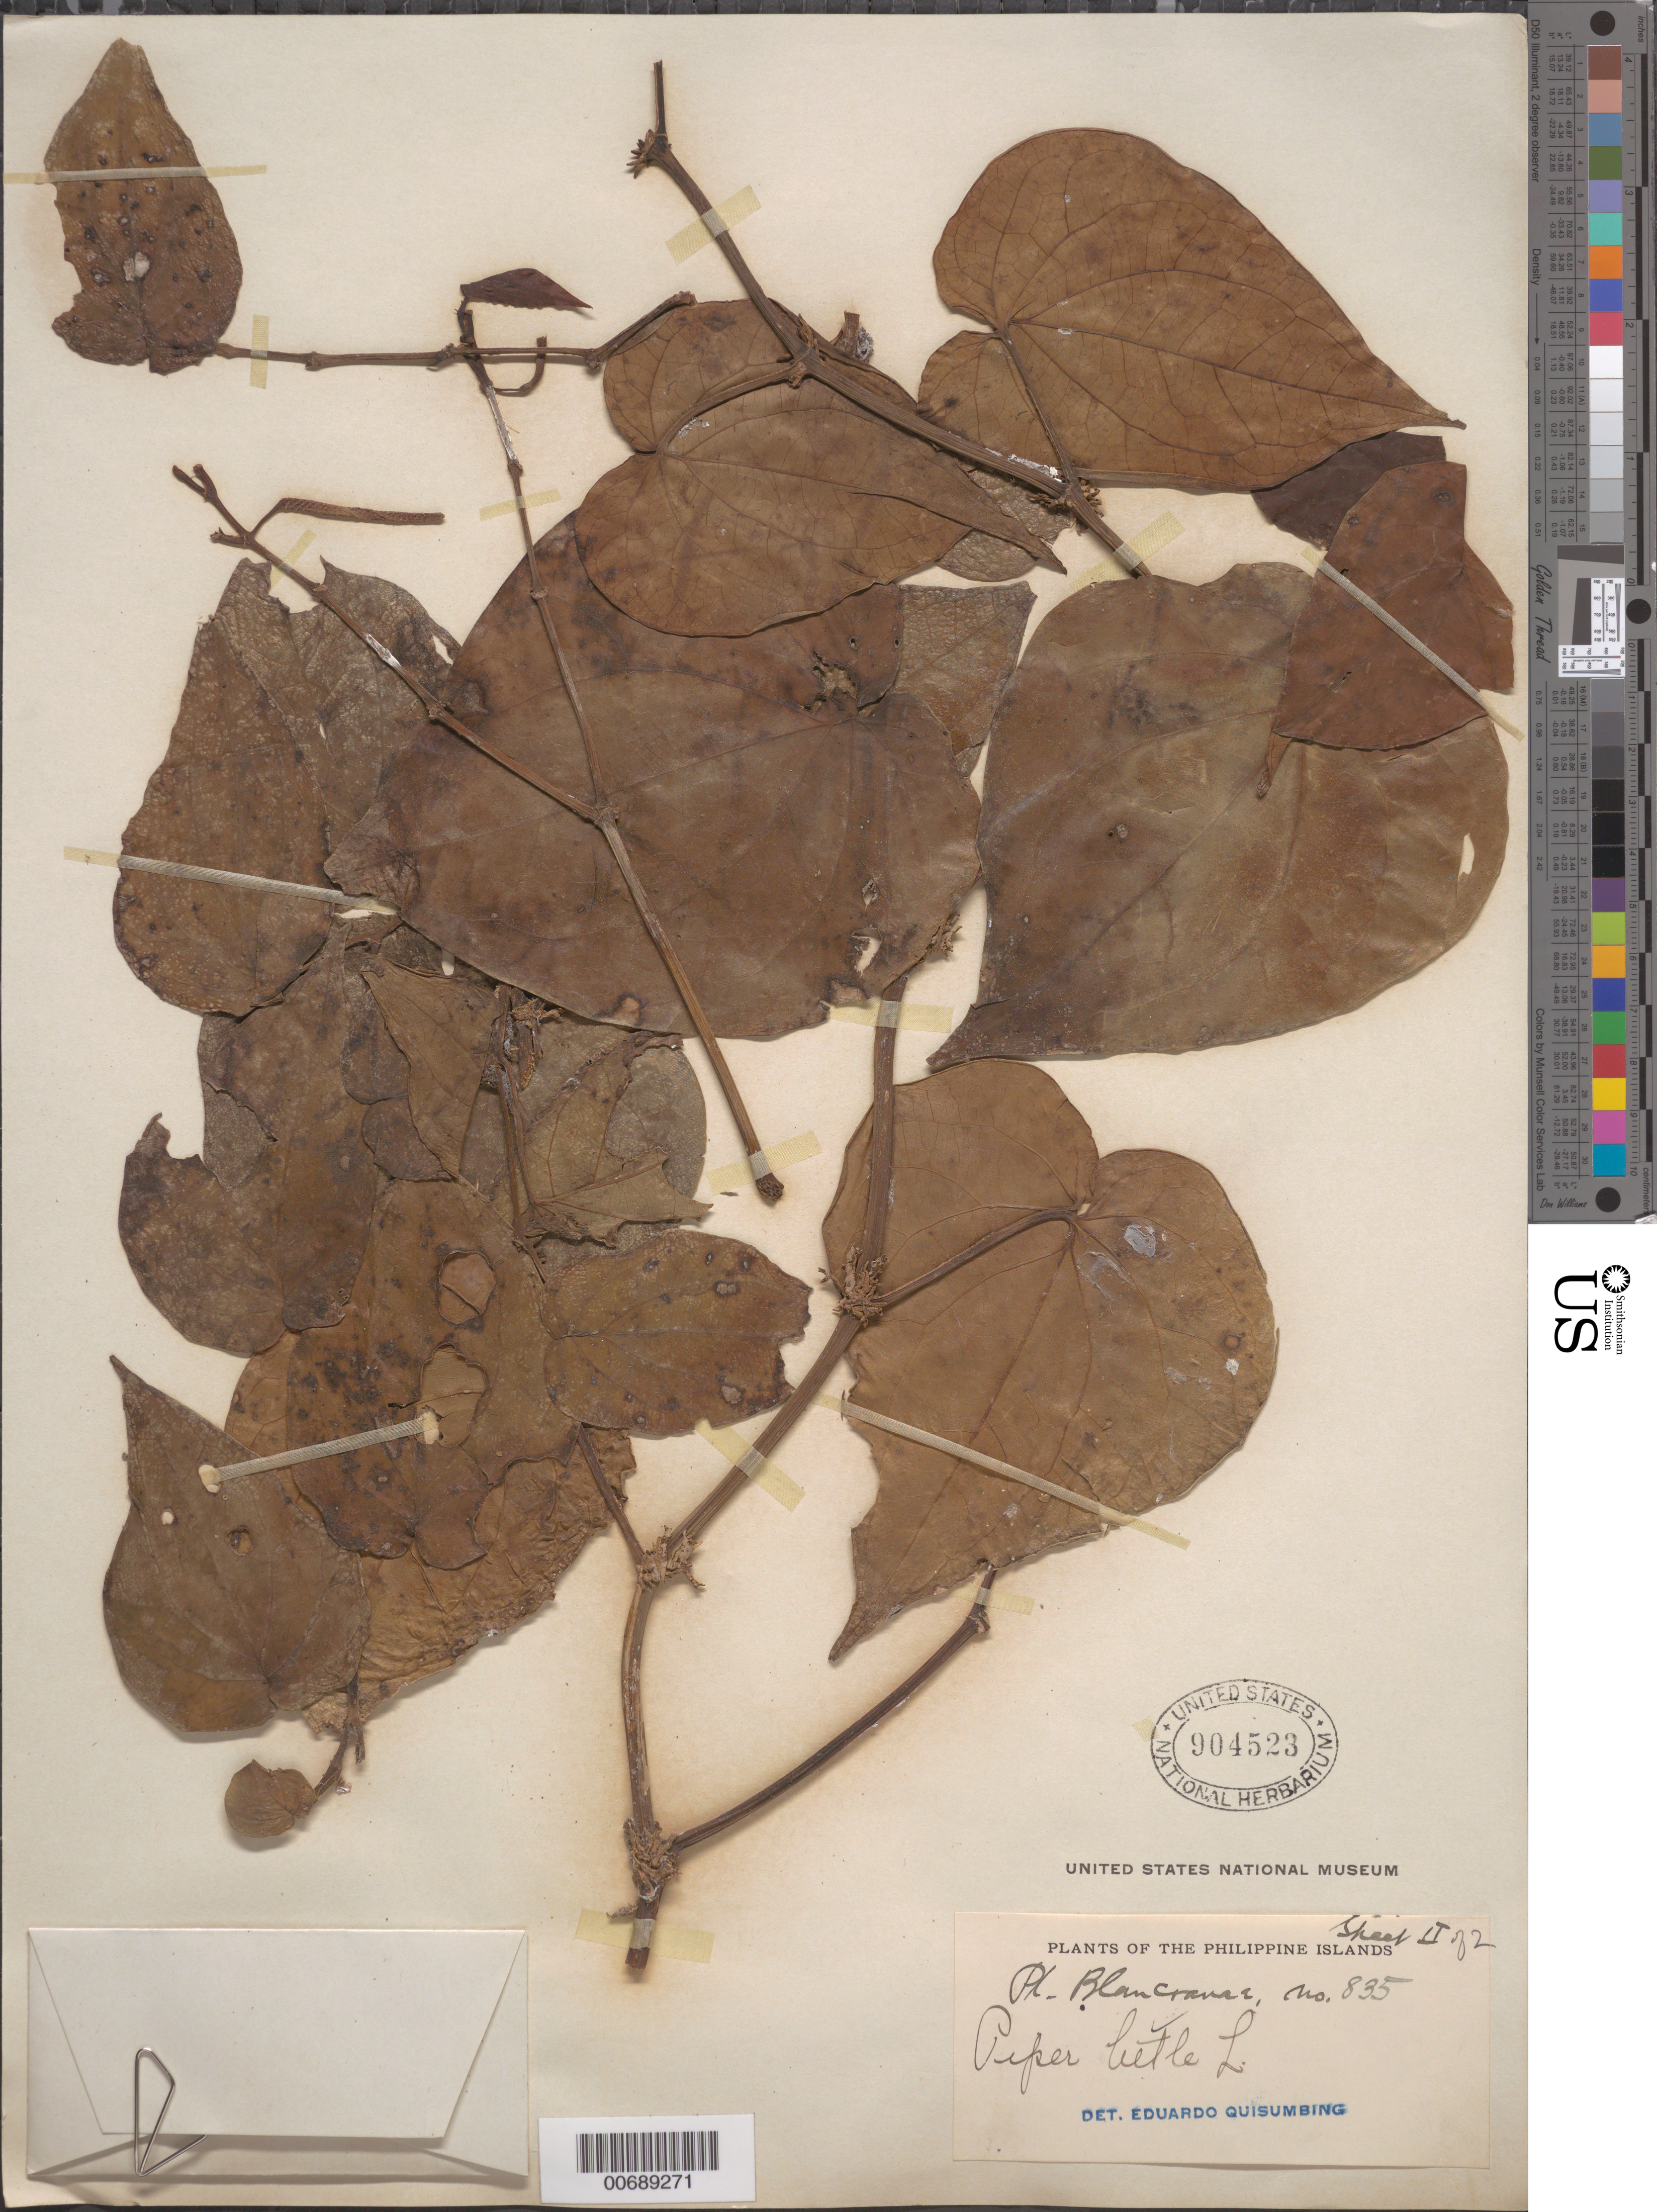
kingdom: Plantae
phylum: Tracheophyta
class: Magnoliopsida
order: Piperales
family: Piperaceae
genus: Piper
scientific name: Piper betle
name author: L.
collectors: M. Ramos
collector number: Sp. Blancoan. 0835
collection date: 1915-02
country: Philippines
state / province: National Capital Region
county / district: Manila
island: Luzon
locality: Manila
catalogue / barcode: US 904523